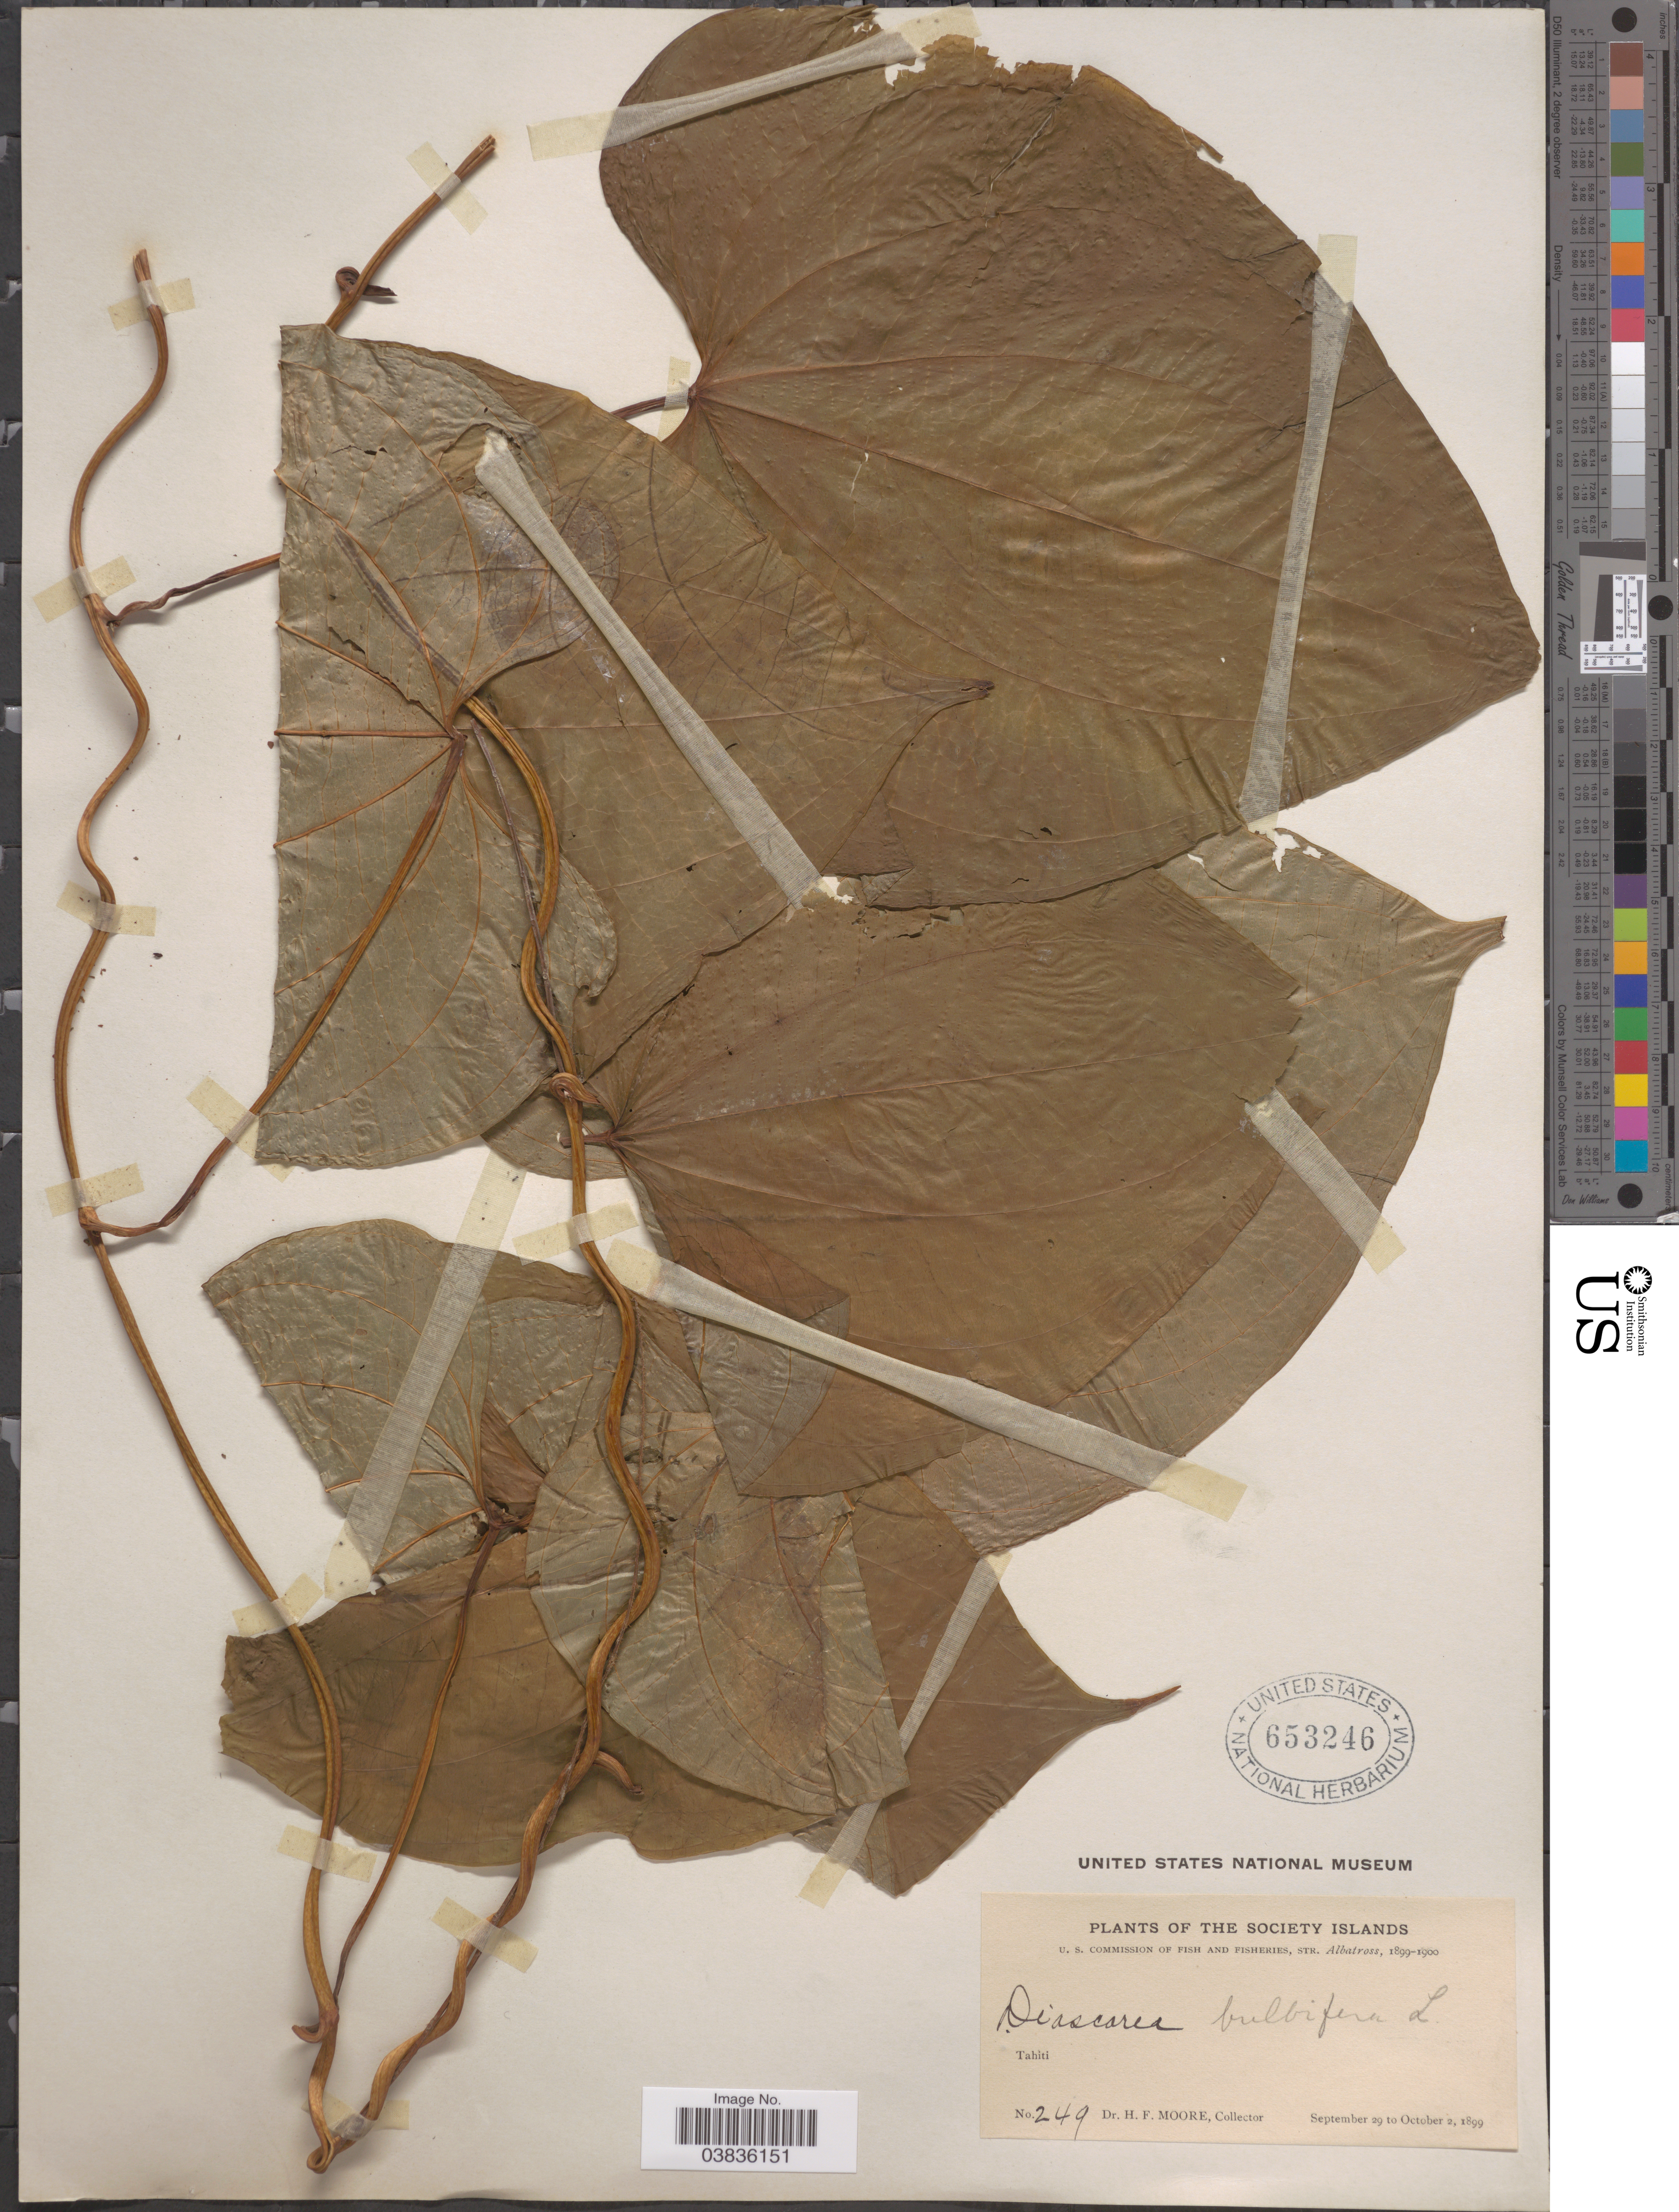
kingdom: Plantae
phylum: Tracheophyta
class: Liliopsida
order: Dioscoreales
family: Dioscoreaceae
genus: Dioscorea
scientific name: Dioscorea bulbifera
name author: L.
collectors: H. F. Moore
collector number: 249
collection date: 1899-09-29/1899-10-02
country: French Polynesia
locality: The Society Islands. Tahiti.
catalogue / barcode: US 653246